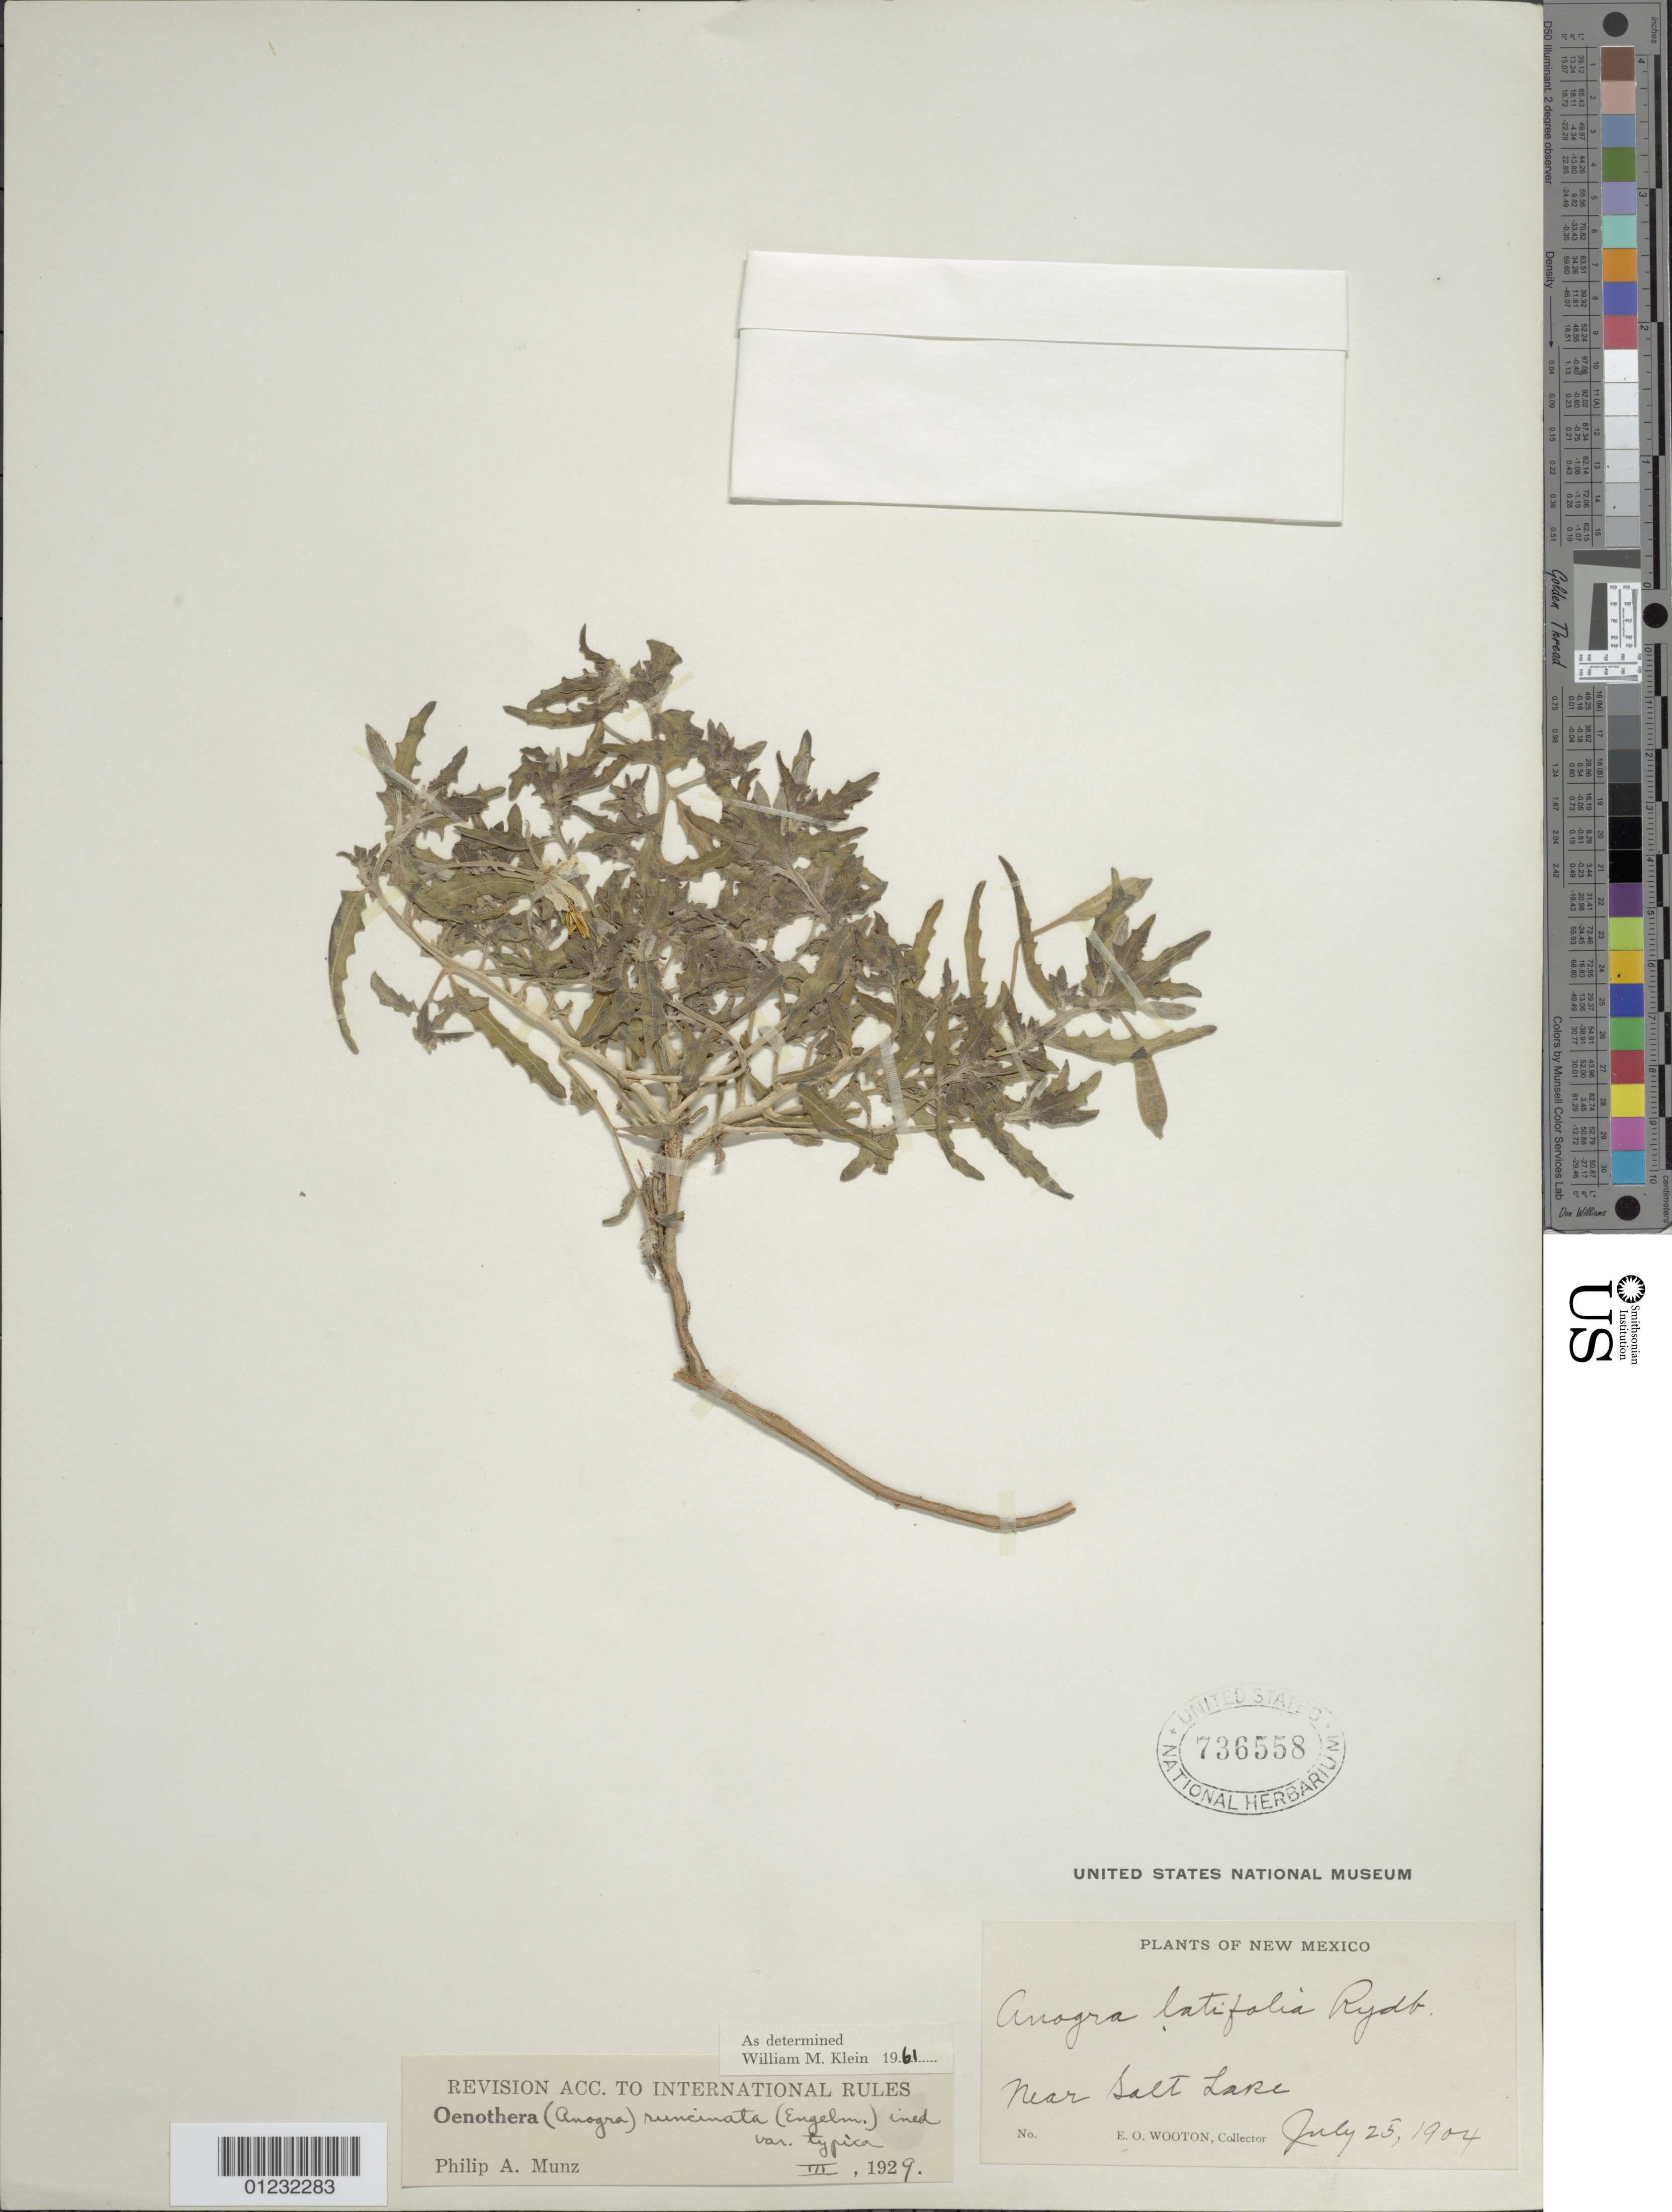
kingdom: Plantae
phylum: Tracheophyta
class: Magnoliopsida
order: Myrtales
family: Onagraceae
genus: Oenothera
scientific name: Oenothera pallida subsp. runcinata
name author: (Engelm.) Munz & W.M. Klein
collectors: E. O. Wooton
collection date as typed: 25 Jul 1904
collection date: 1904-07-25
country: United States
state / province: New Mexico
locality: Near Salt Lake.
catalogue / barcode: US 736558